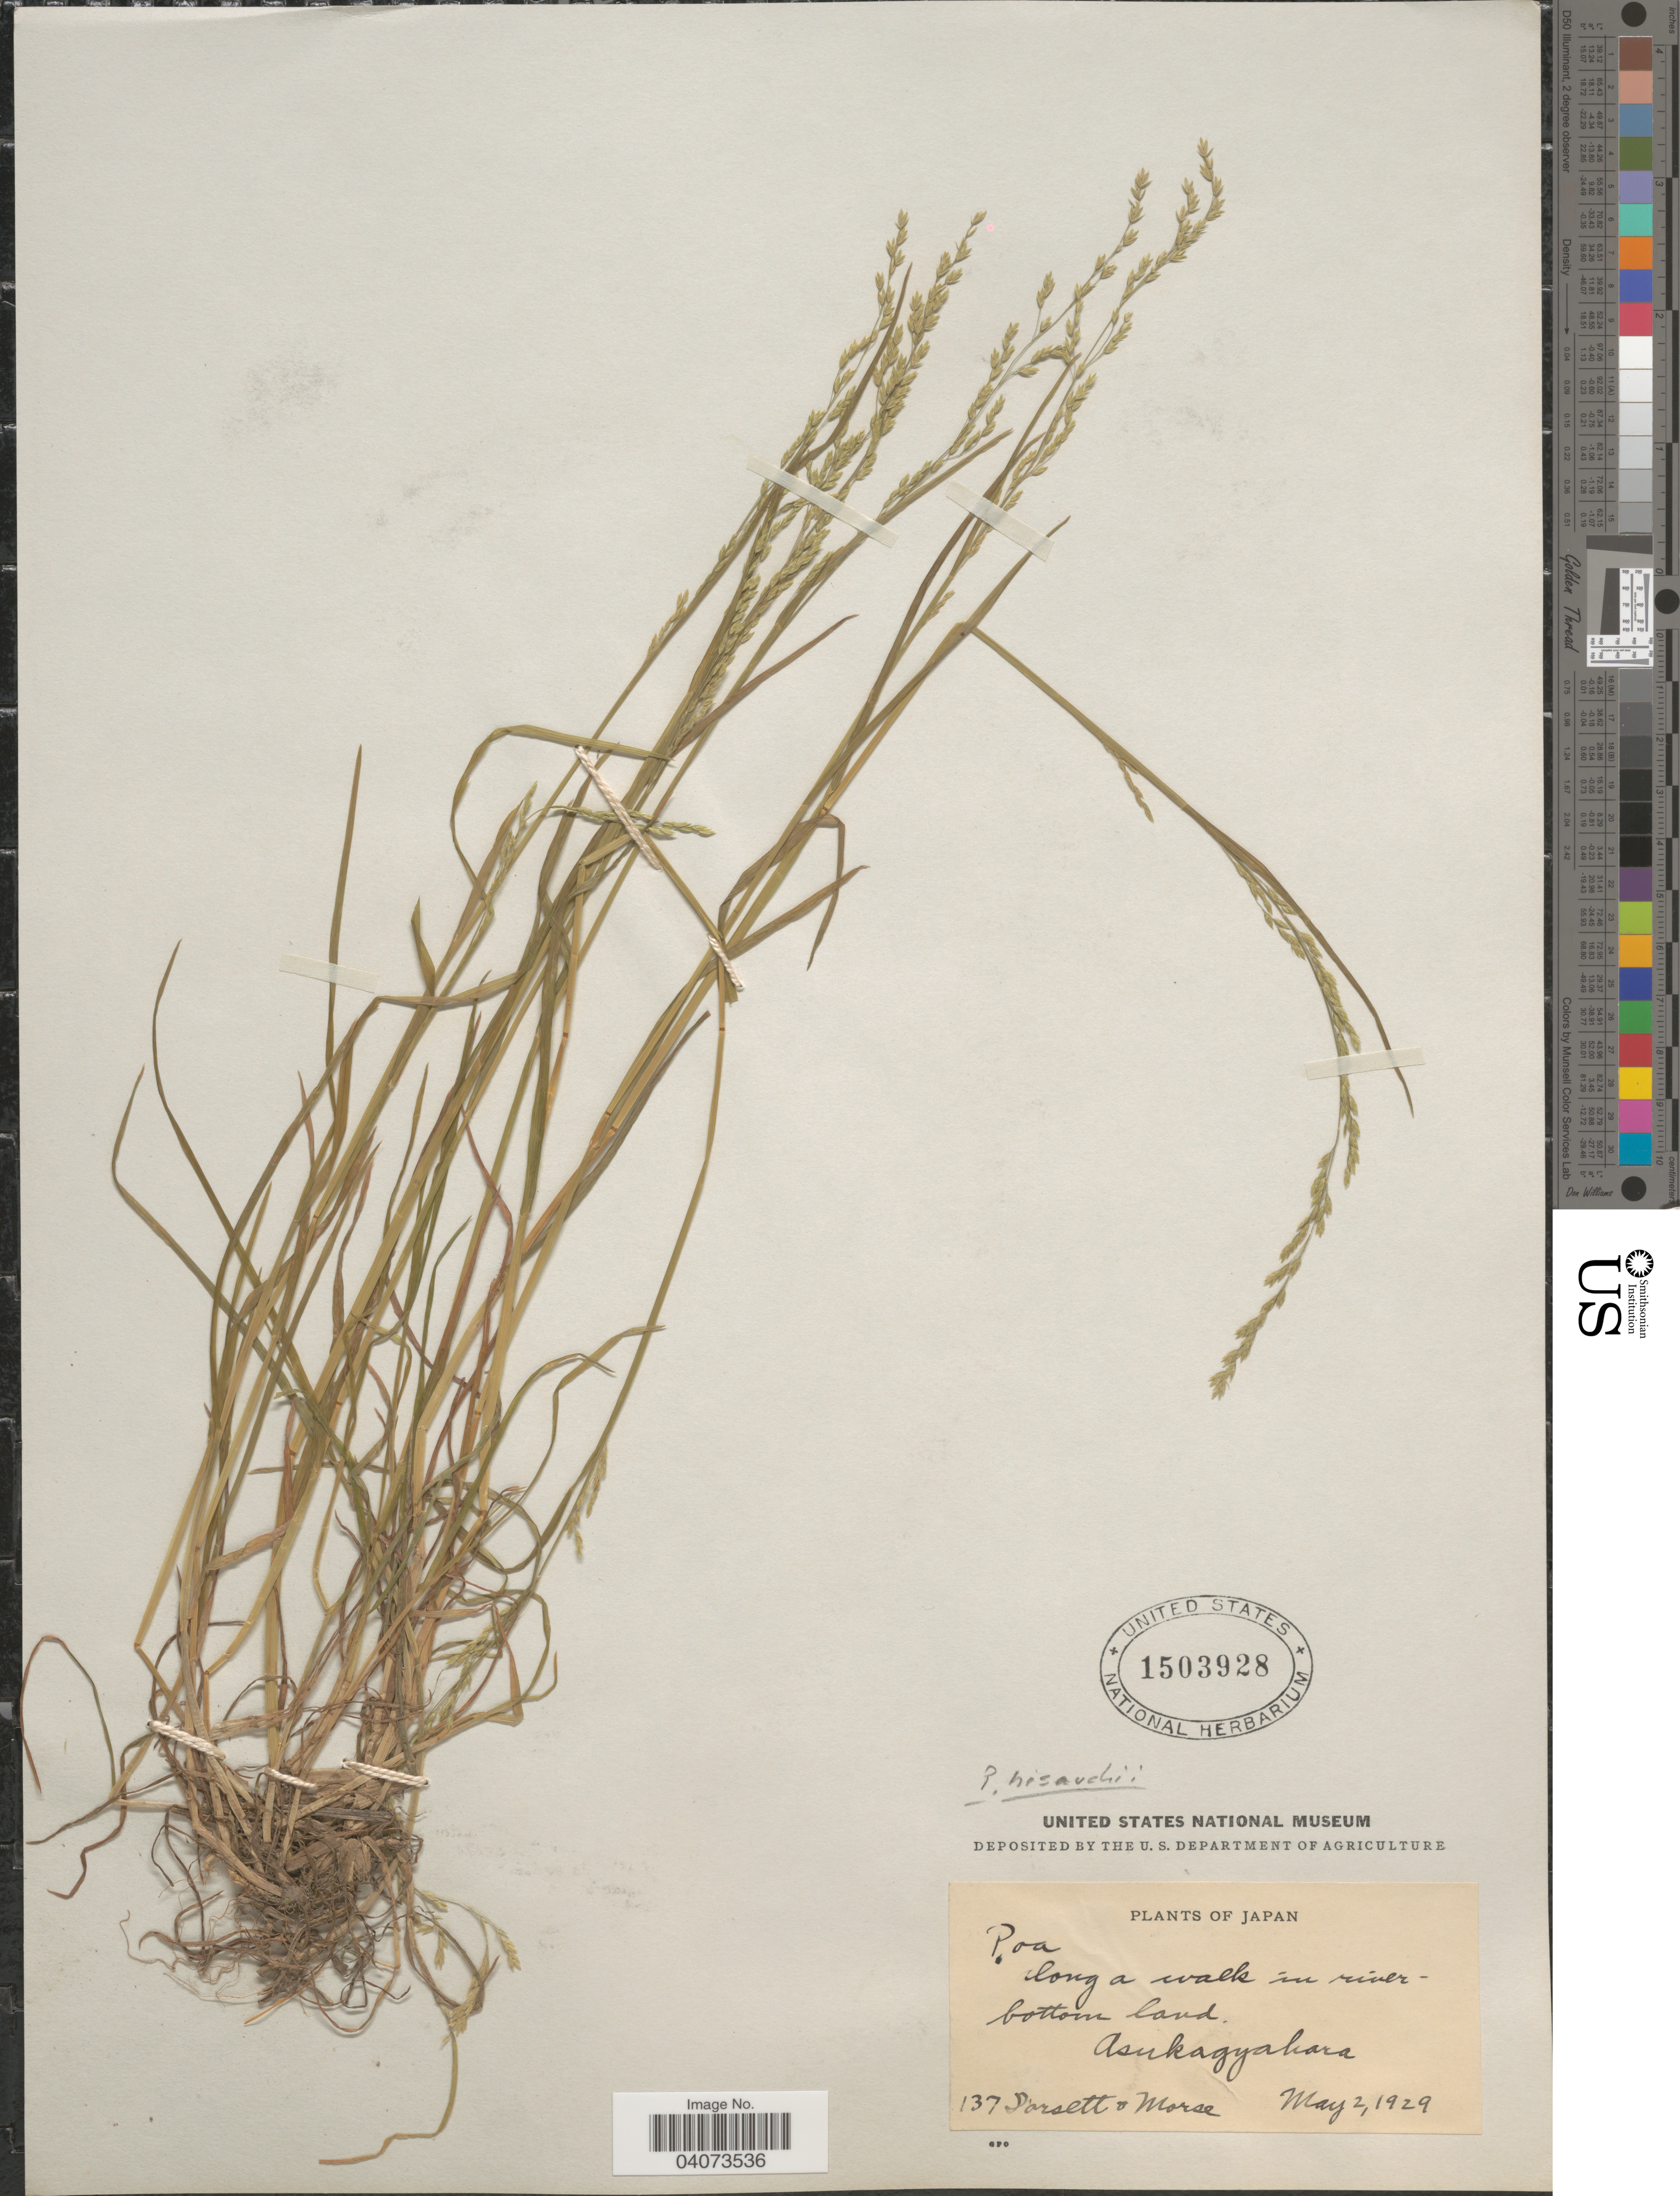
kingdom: Plantae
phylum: Tracheophyta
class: Liliopsida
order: Poales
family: Poaceae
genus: Poa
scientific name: Poa hisauchii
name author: Honda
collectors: -- Dorsett & -. Morse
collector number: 137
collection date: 1929-05-02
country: Japan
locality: Asukagyakara.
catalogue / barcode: US 1503928